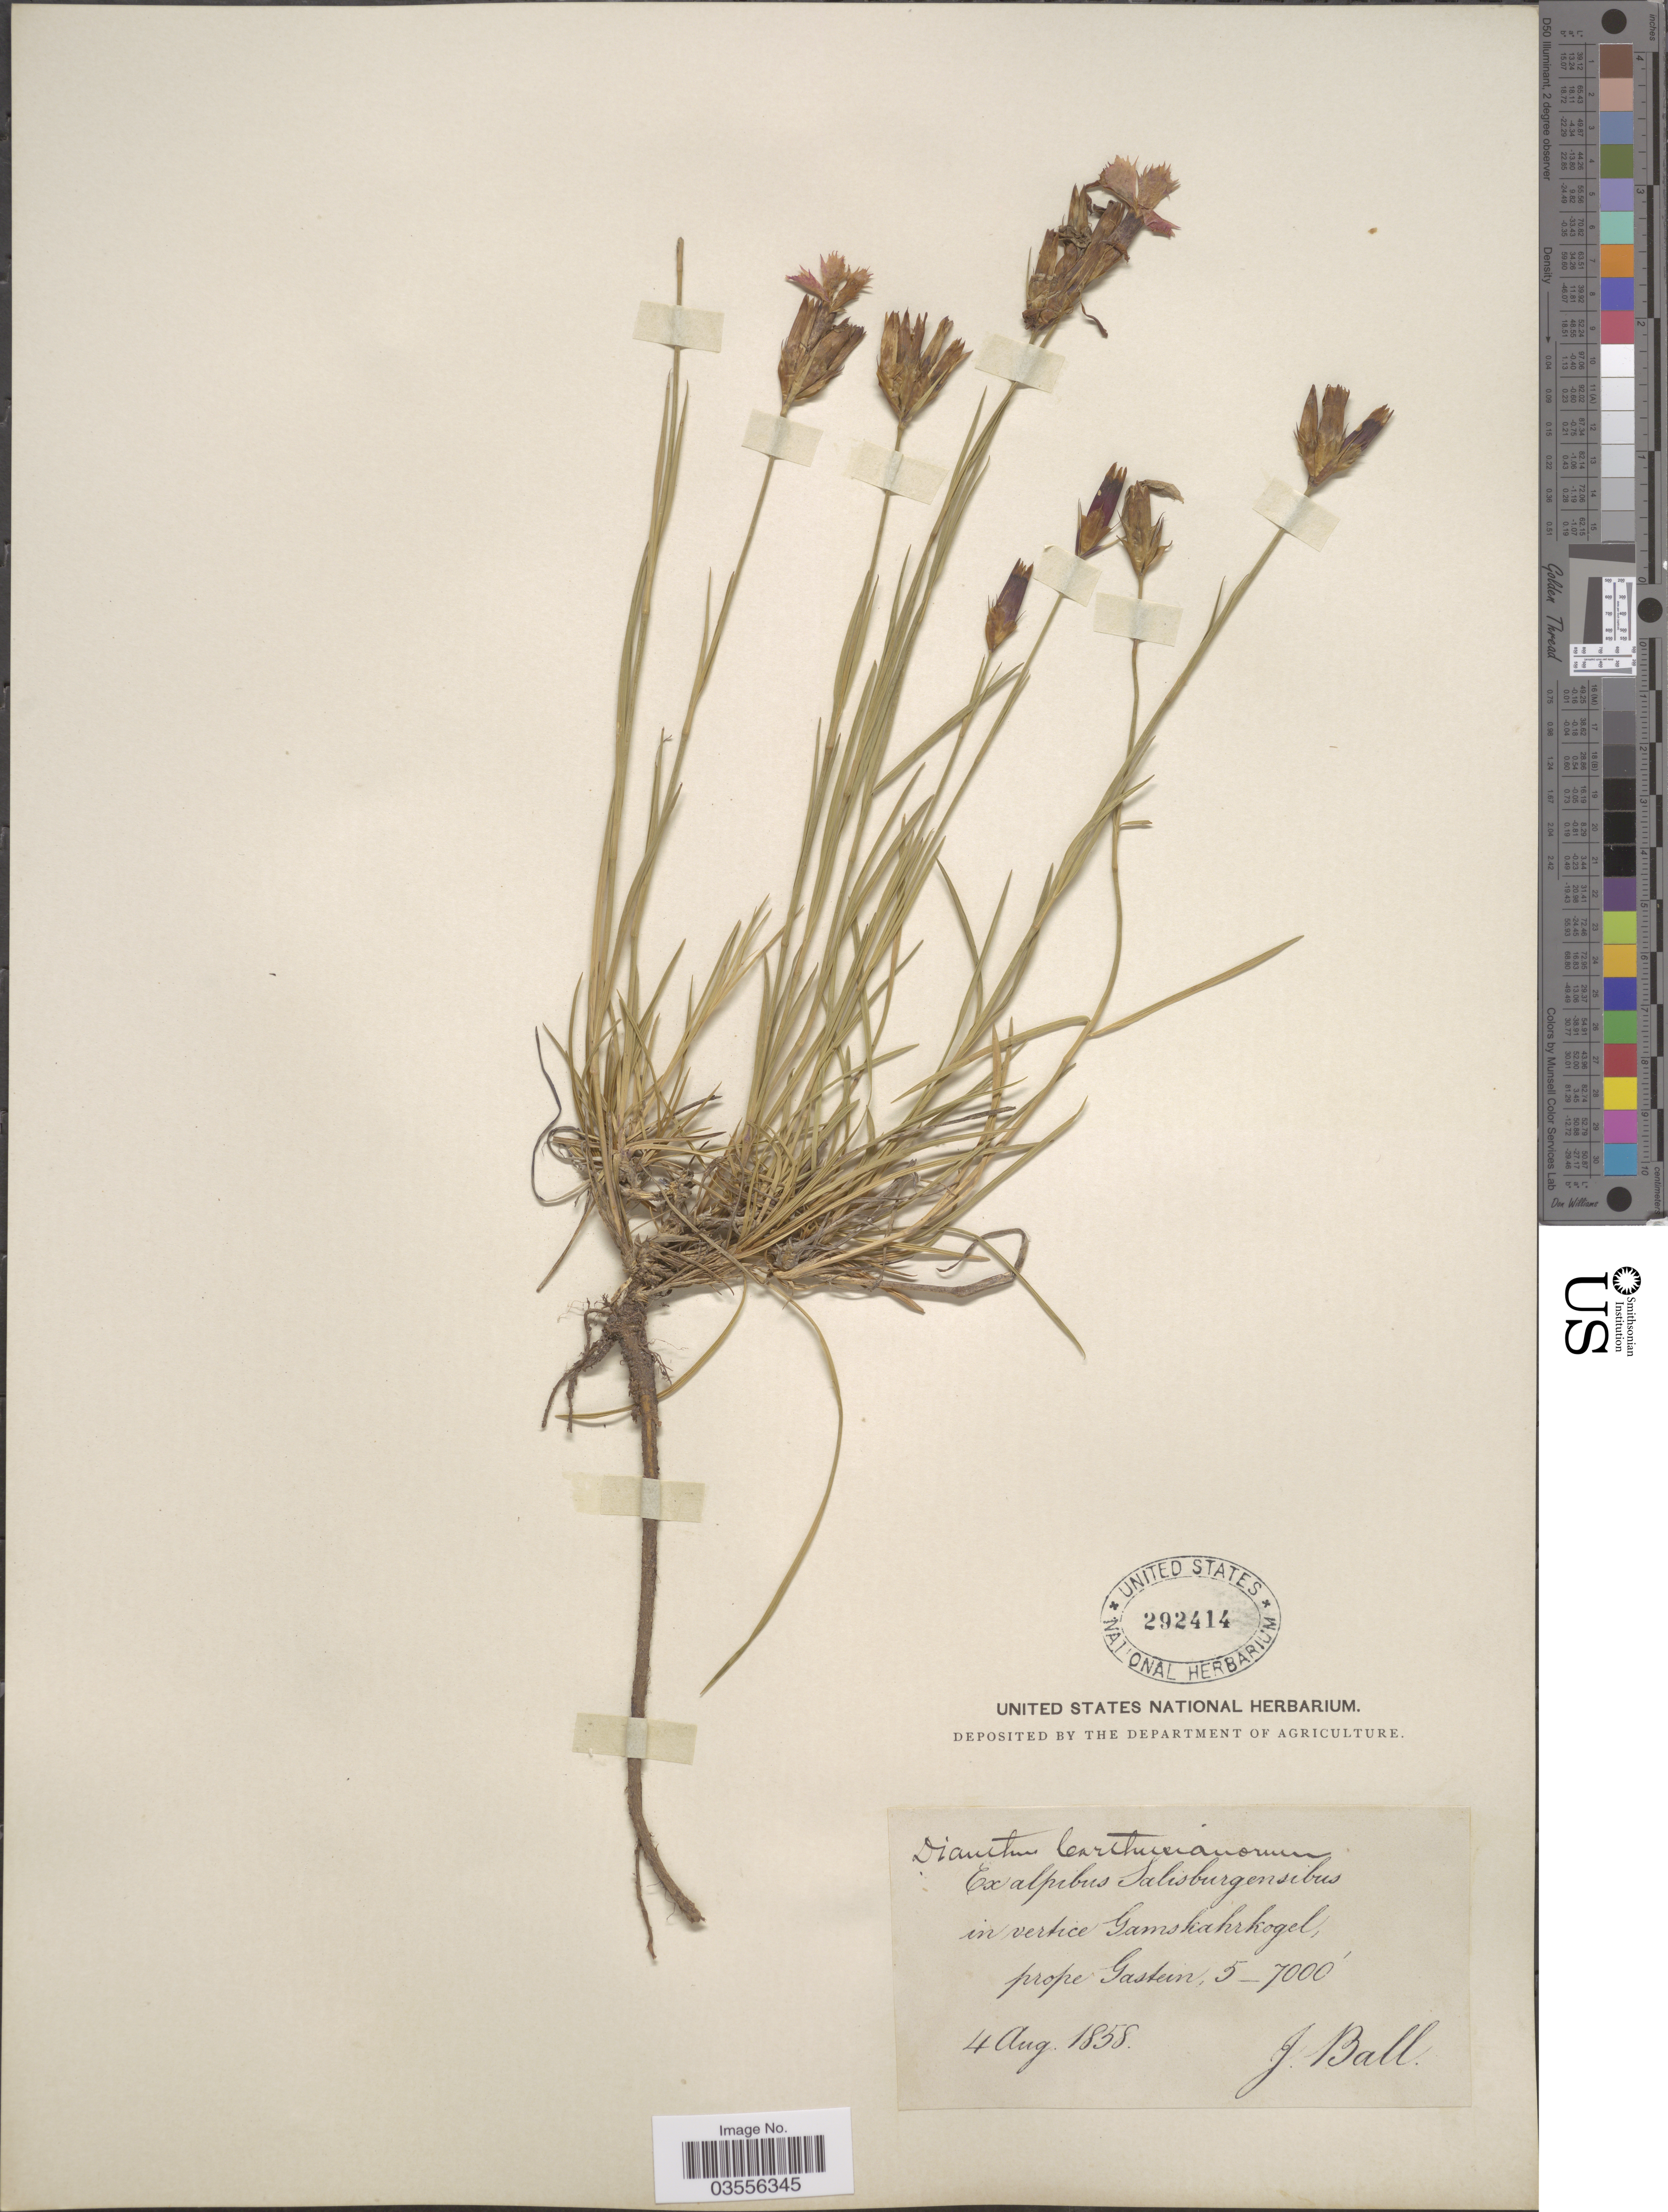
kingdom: Plantae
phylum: Tracheophyta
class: Magnoliopsida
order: Caryophyllales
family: Caryophyllaceae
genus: Dianthus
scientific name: Dianthus carthusianorum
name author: L.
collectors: J. Ball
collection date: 1958-08-04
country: Austria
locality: Ex alpibus Salisburgensibus in vertice Gamskahrkogel, prope Gastein.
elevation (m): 1524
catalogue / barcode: US 292414